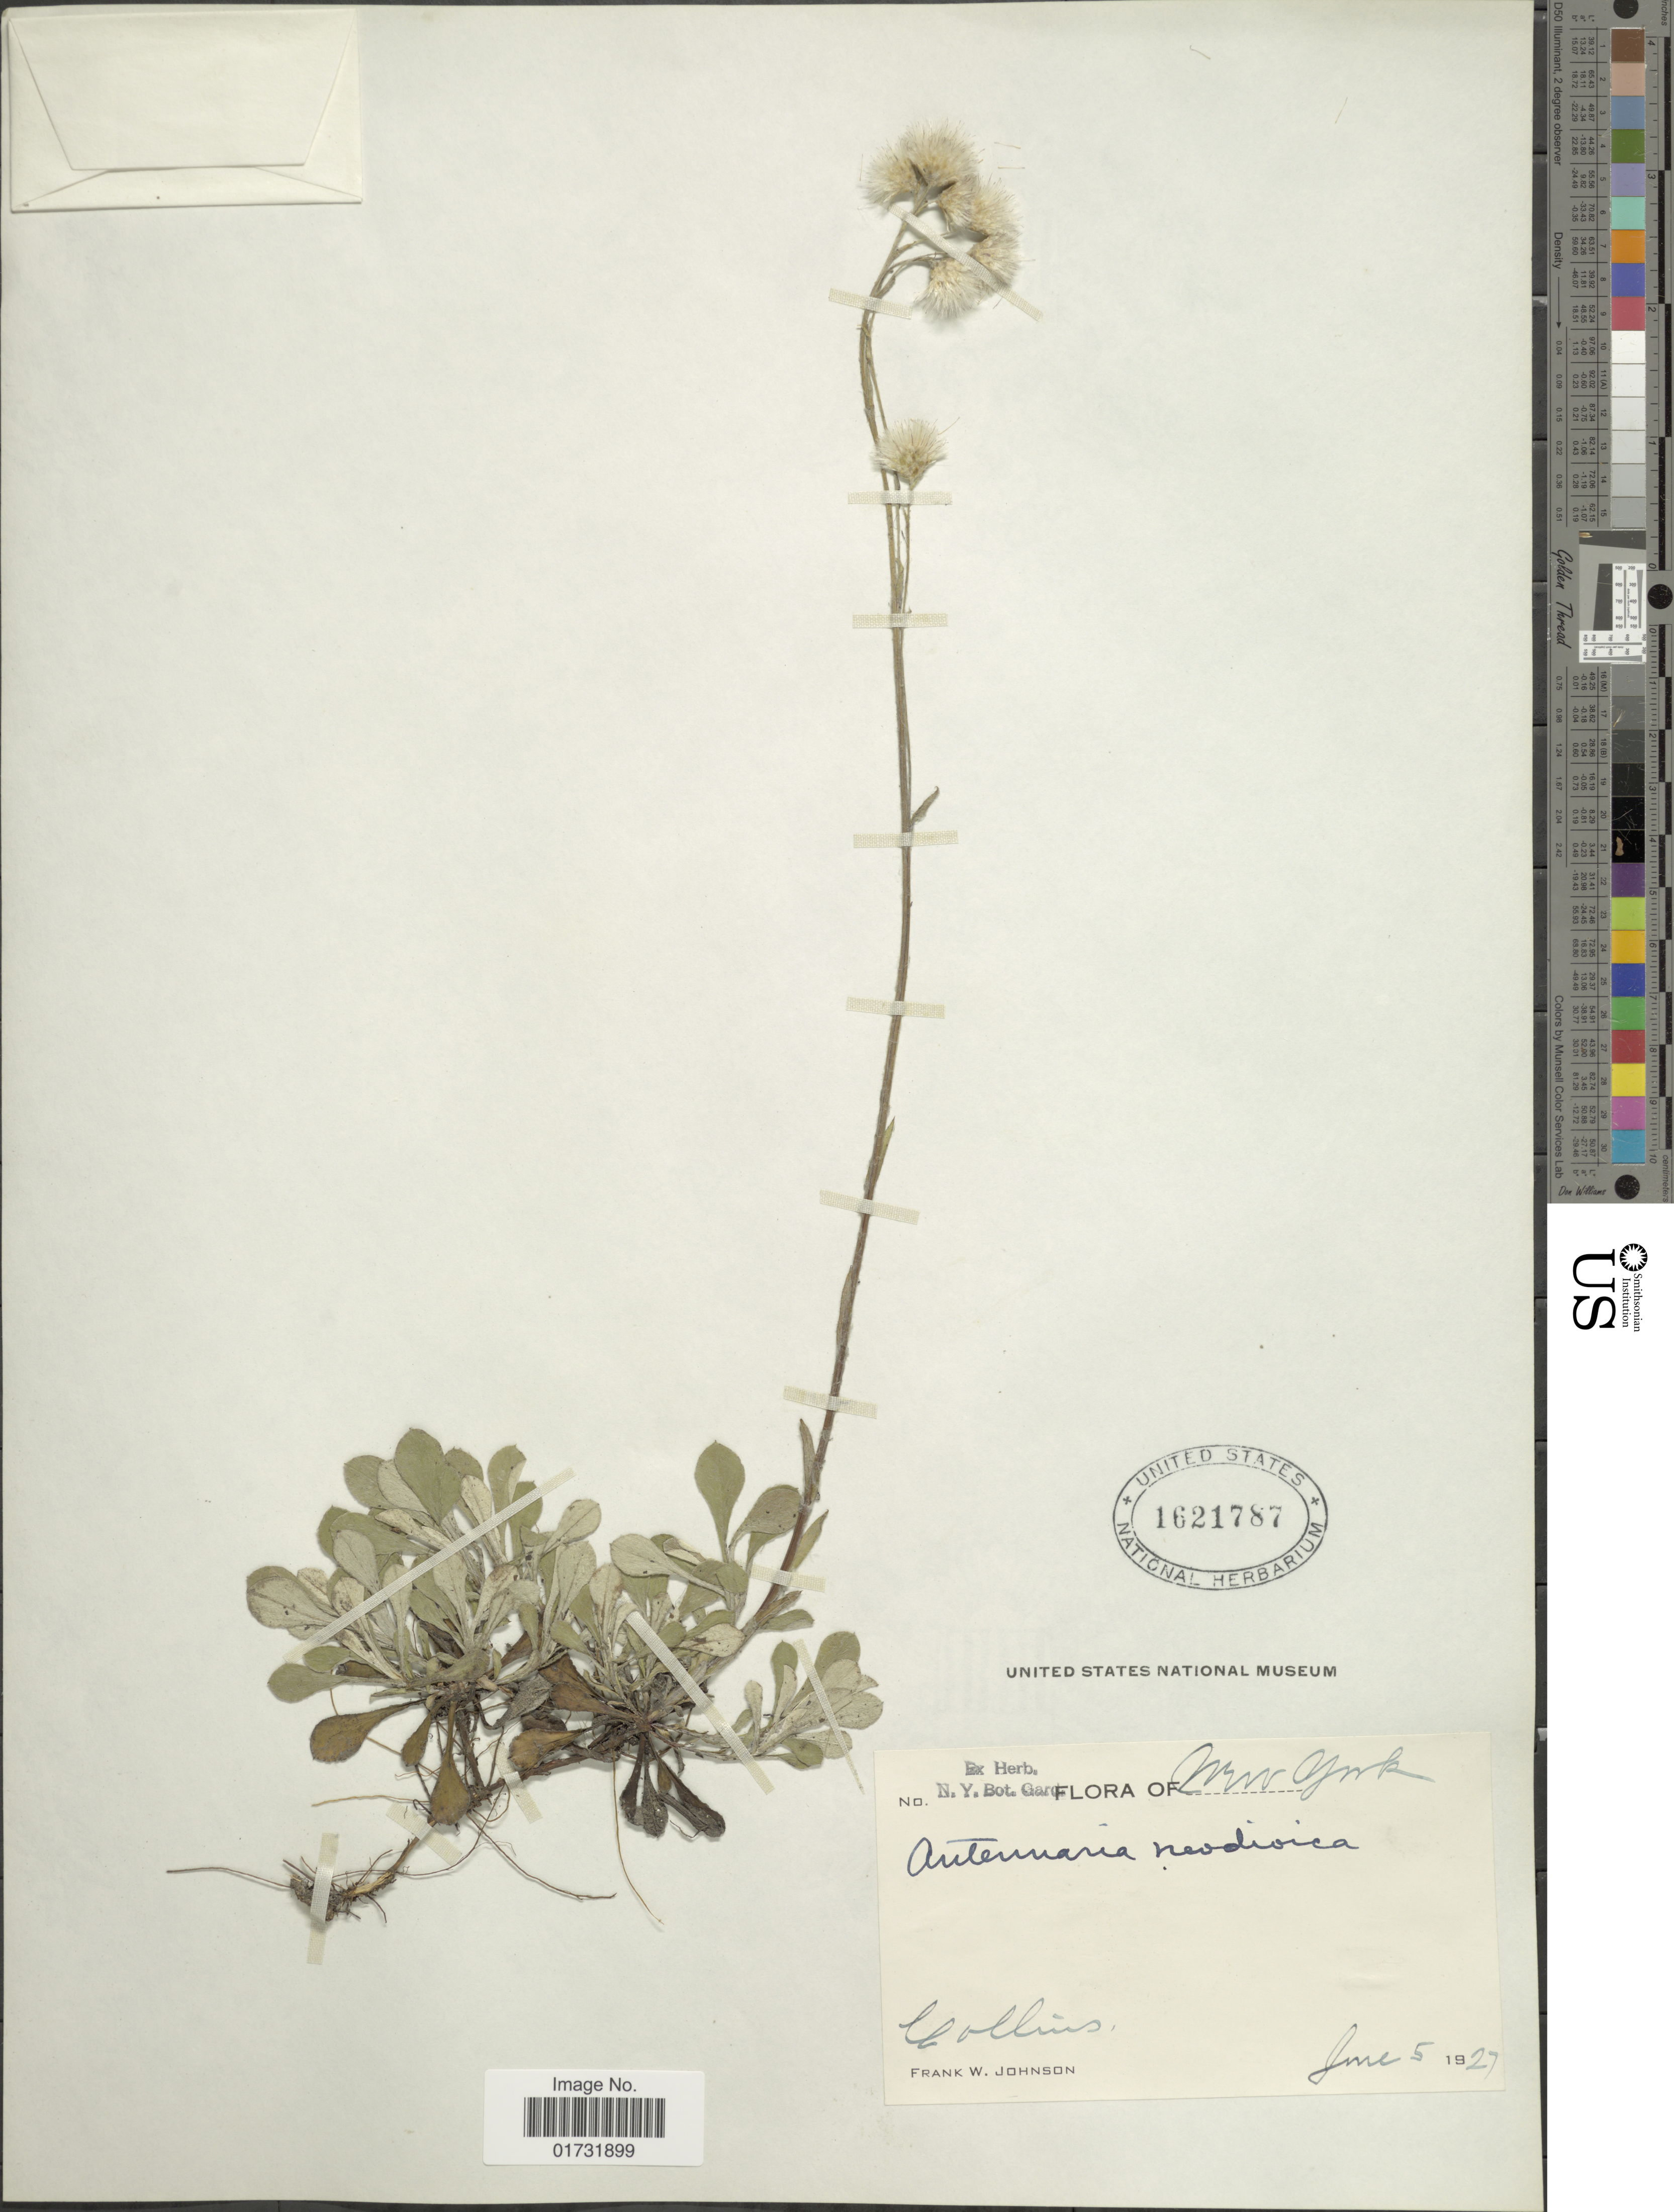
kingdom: Plantae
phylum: Tracheophyta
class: Magnoliopsida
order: Asterales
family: Asteraceae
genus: Antennaria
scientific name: Antennaria neodioica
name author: Greene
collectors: F. W. Johnson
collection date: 1927-06-05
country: United States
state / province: New York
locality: Collins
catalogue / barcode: US 1621787